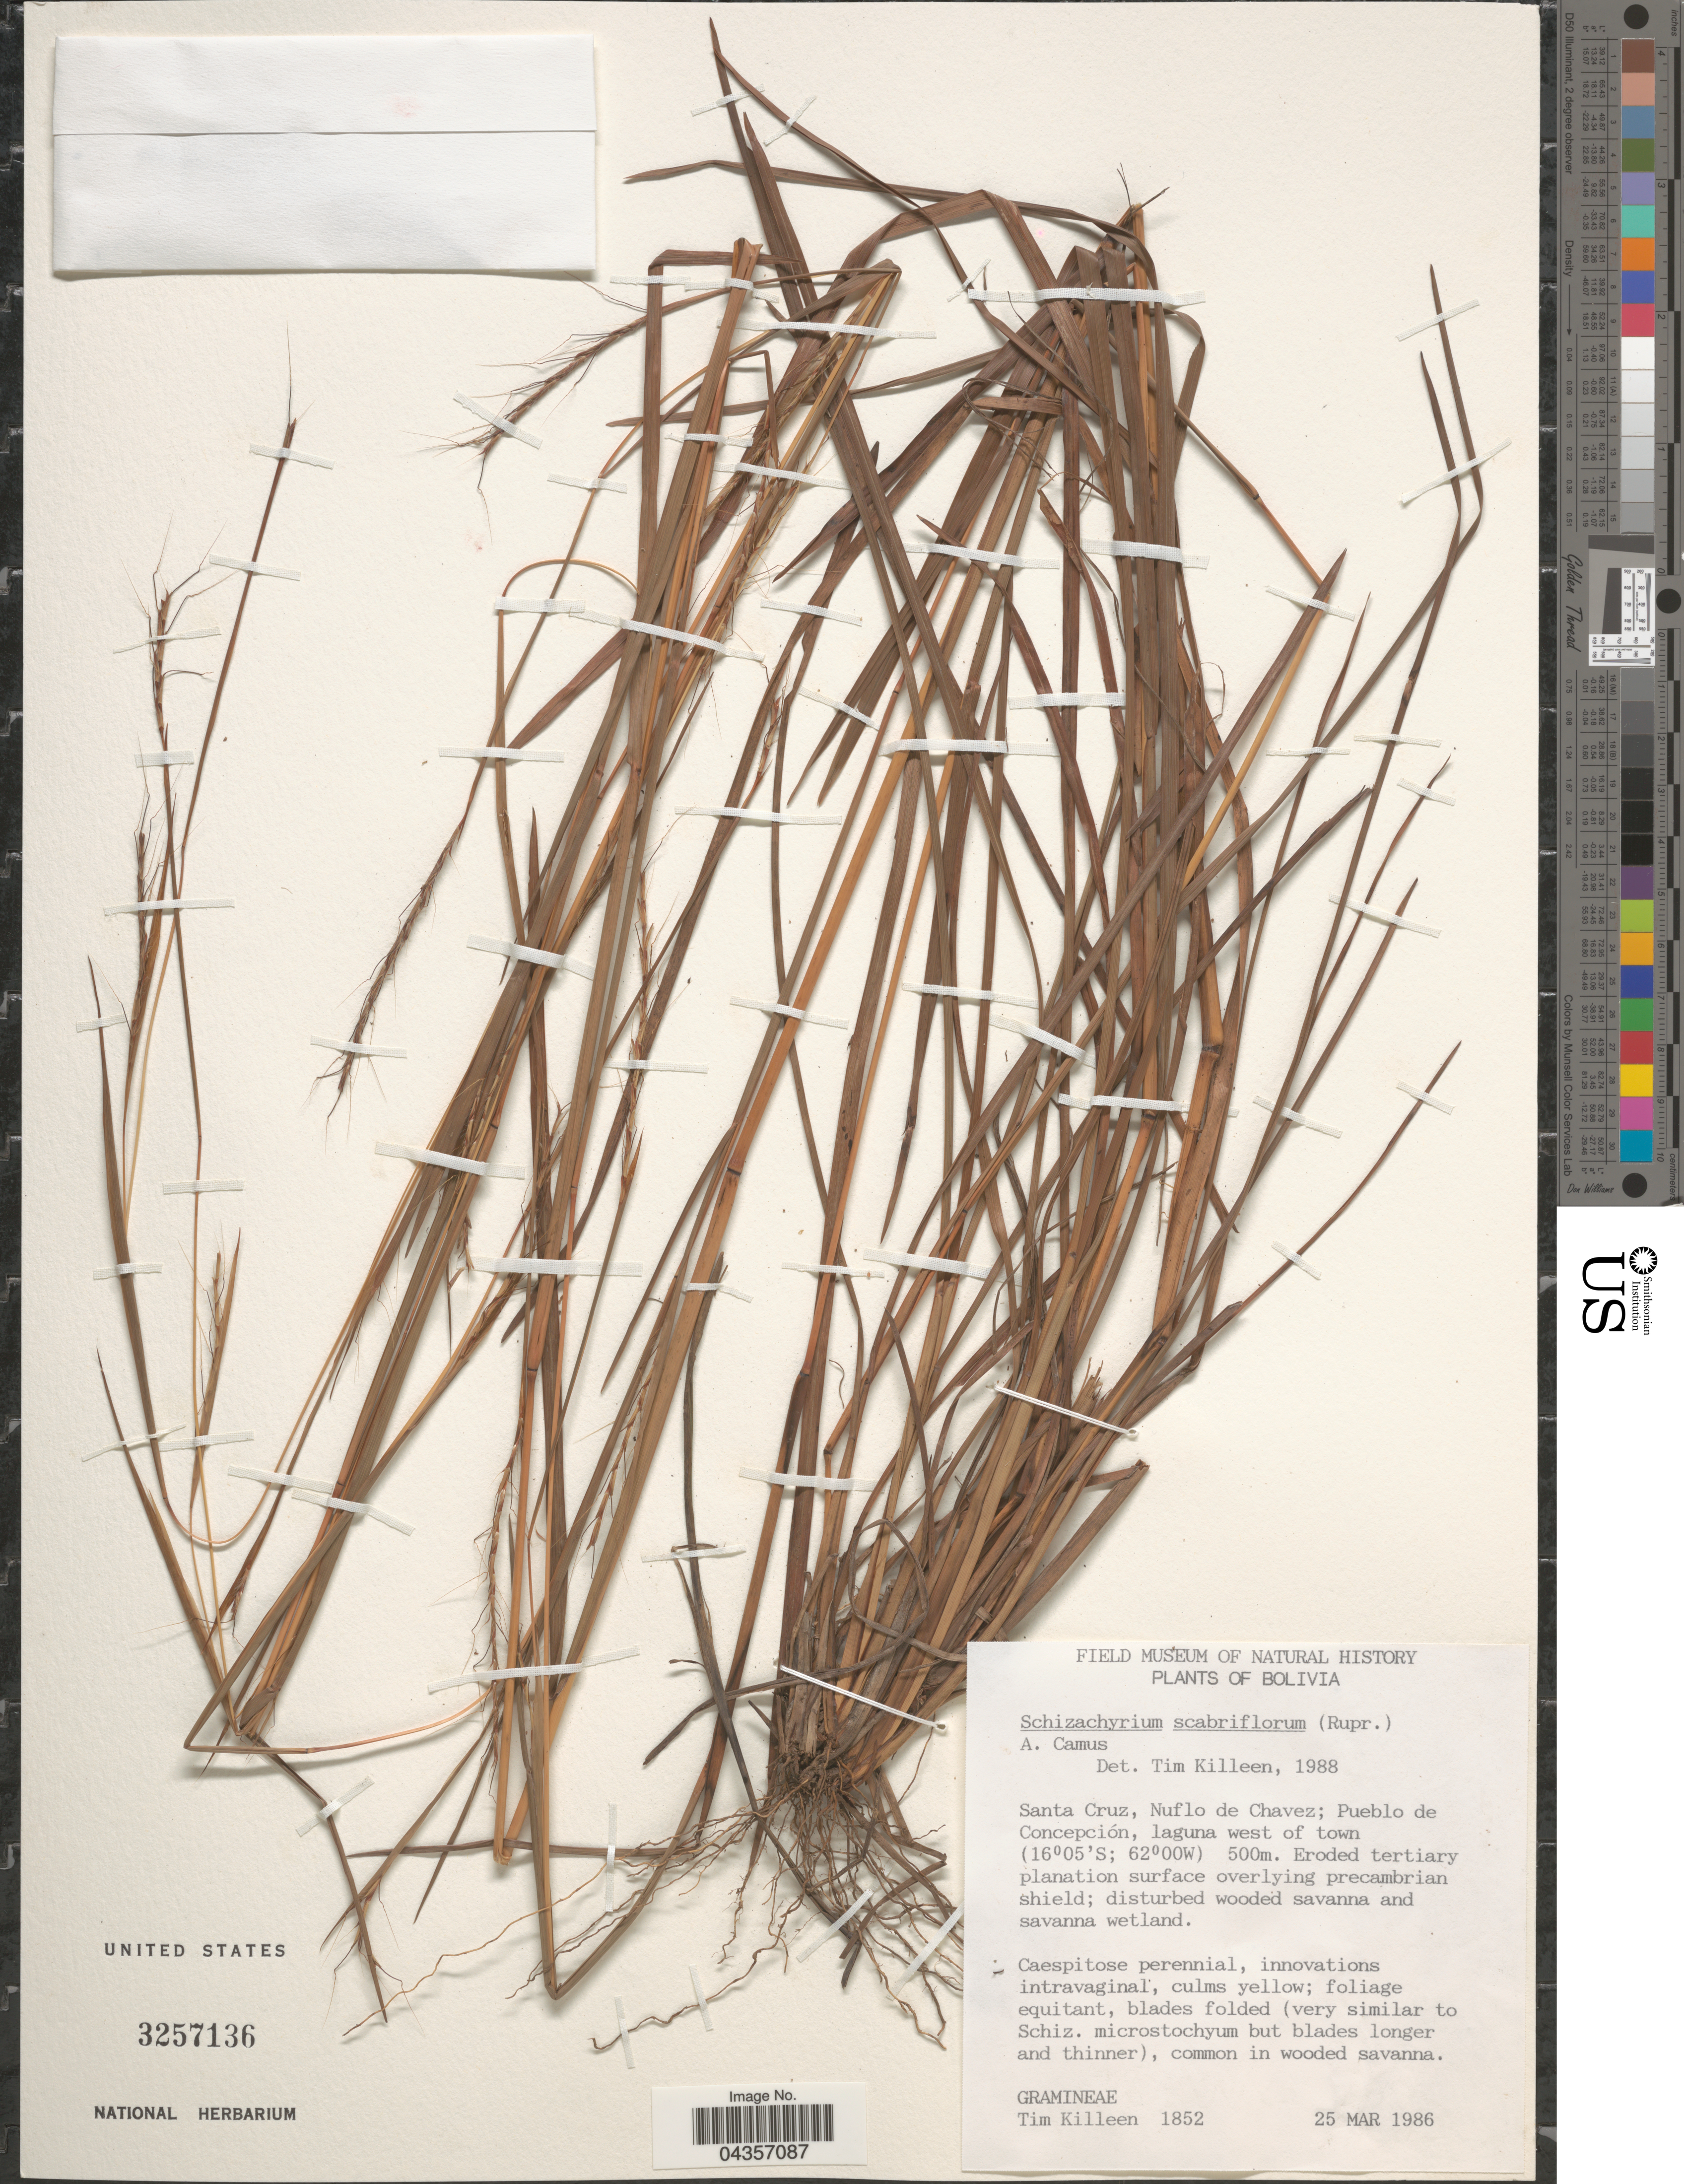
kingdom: Plantae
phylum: Tracheophyta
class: Liliopsida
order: Poales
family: Poaceae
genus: Schizachyrium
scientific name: Schizachyrium scabriflorum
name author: (Rupr. ex Hack.) A. Camus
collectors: T. J. Killeen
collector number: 1852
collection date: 1986-03-25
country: Bolivia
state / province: Santa Cruz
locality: Nuflo de Chavez; Pueblo de Concepción, laguna west of town.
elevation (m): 500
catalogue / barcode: US 3257136